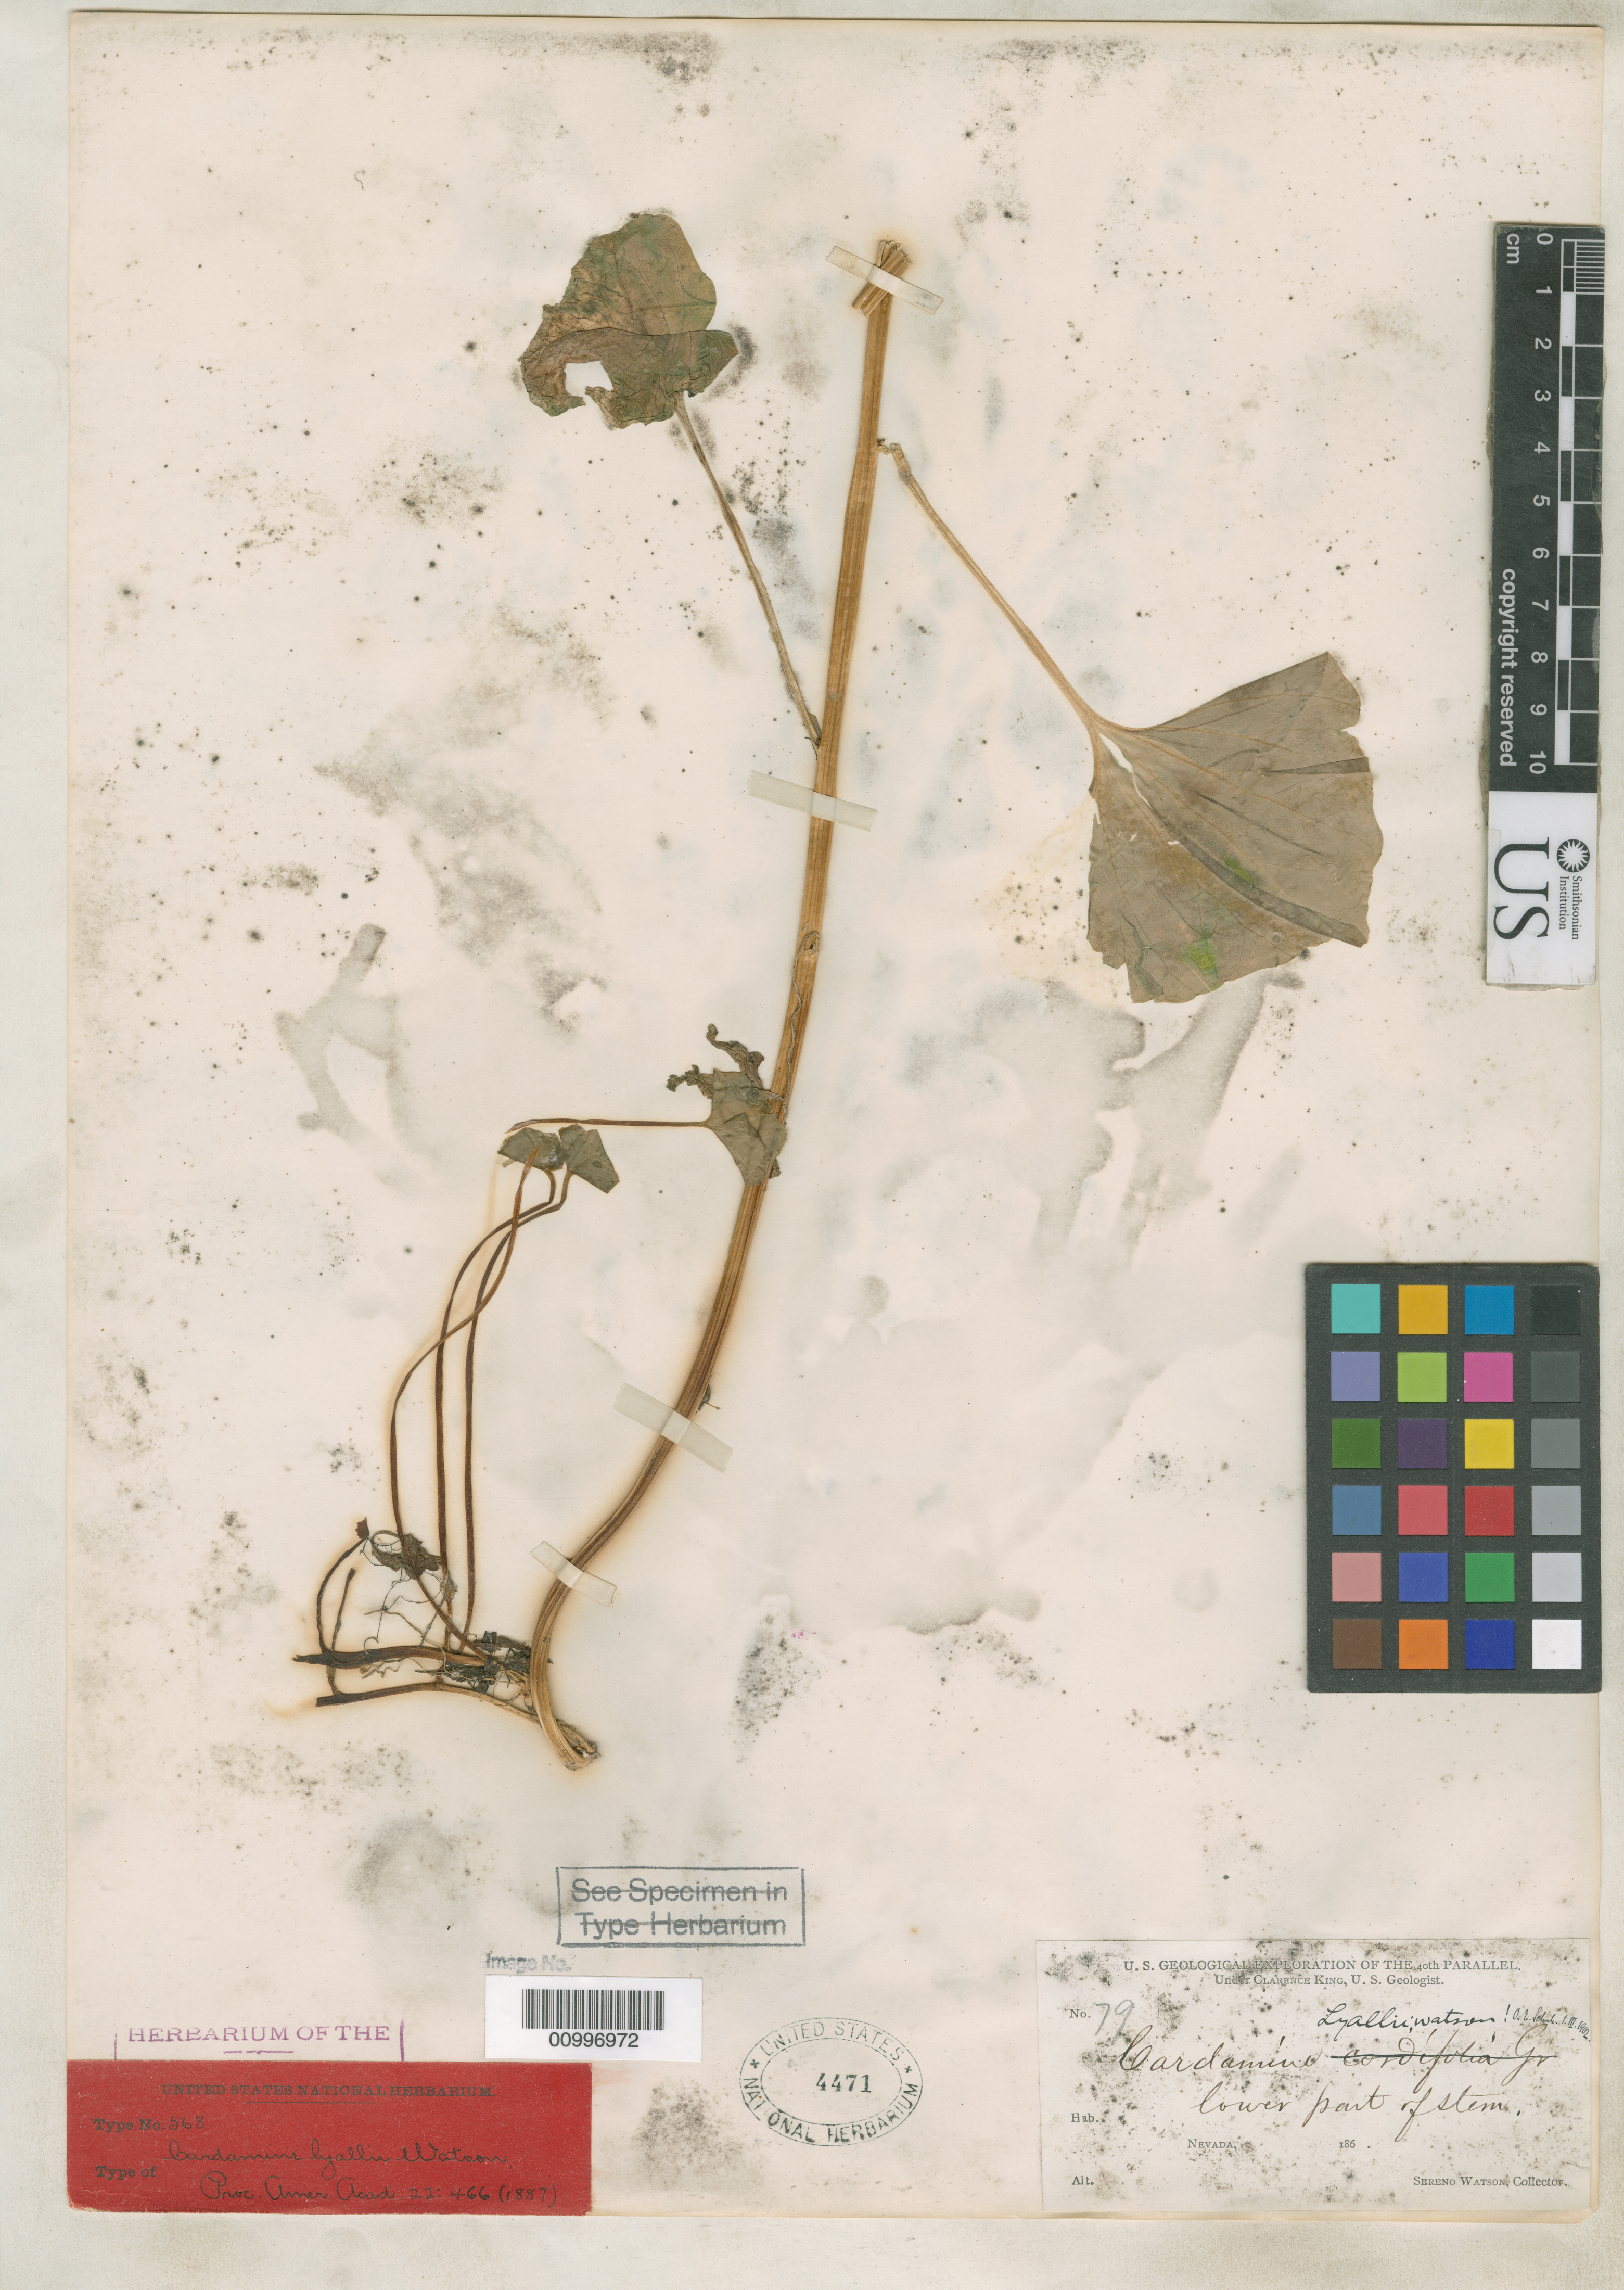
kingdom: Plantae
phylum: Tracheophyta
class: Magnoliopsida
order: Brassicales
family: Brassicaceae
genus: Cardamine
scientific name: Cardamine lyallii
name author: S. Watson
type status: Syntype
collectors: S. Watson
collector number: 79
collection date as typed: Sep 1868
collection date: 1868-09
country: United States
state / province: Nevada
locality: Clover Mountains.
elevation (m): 1981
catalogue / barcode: US 4471